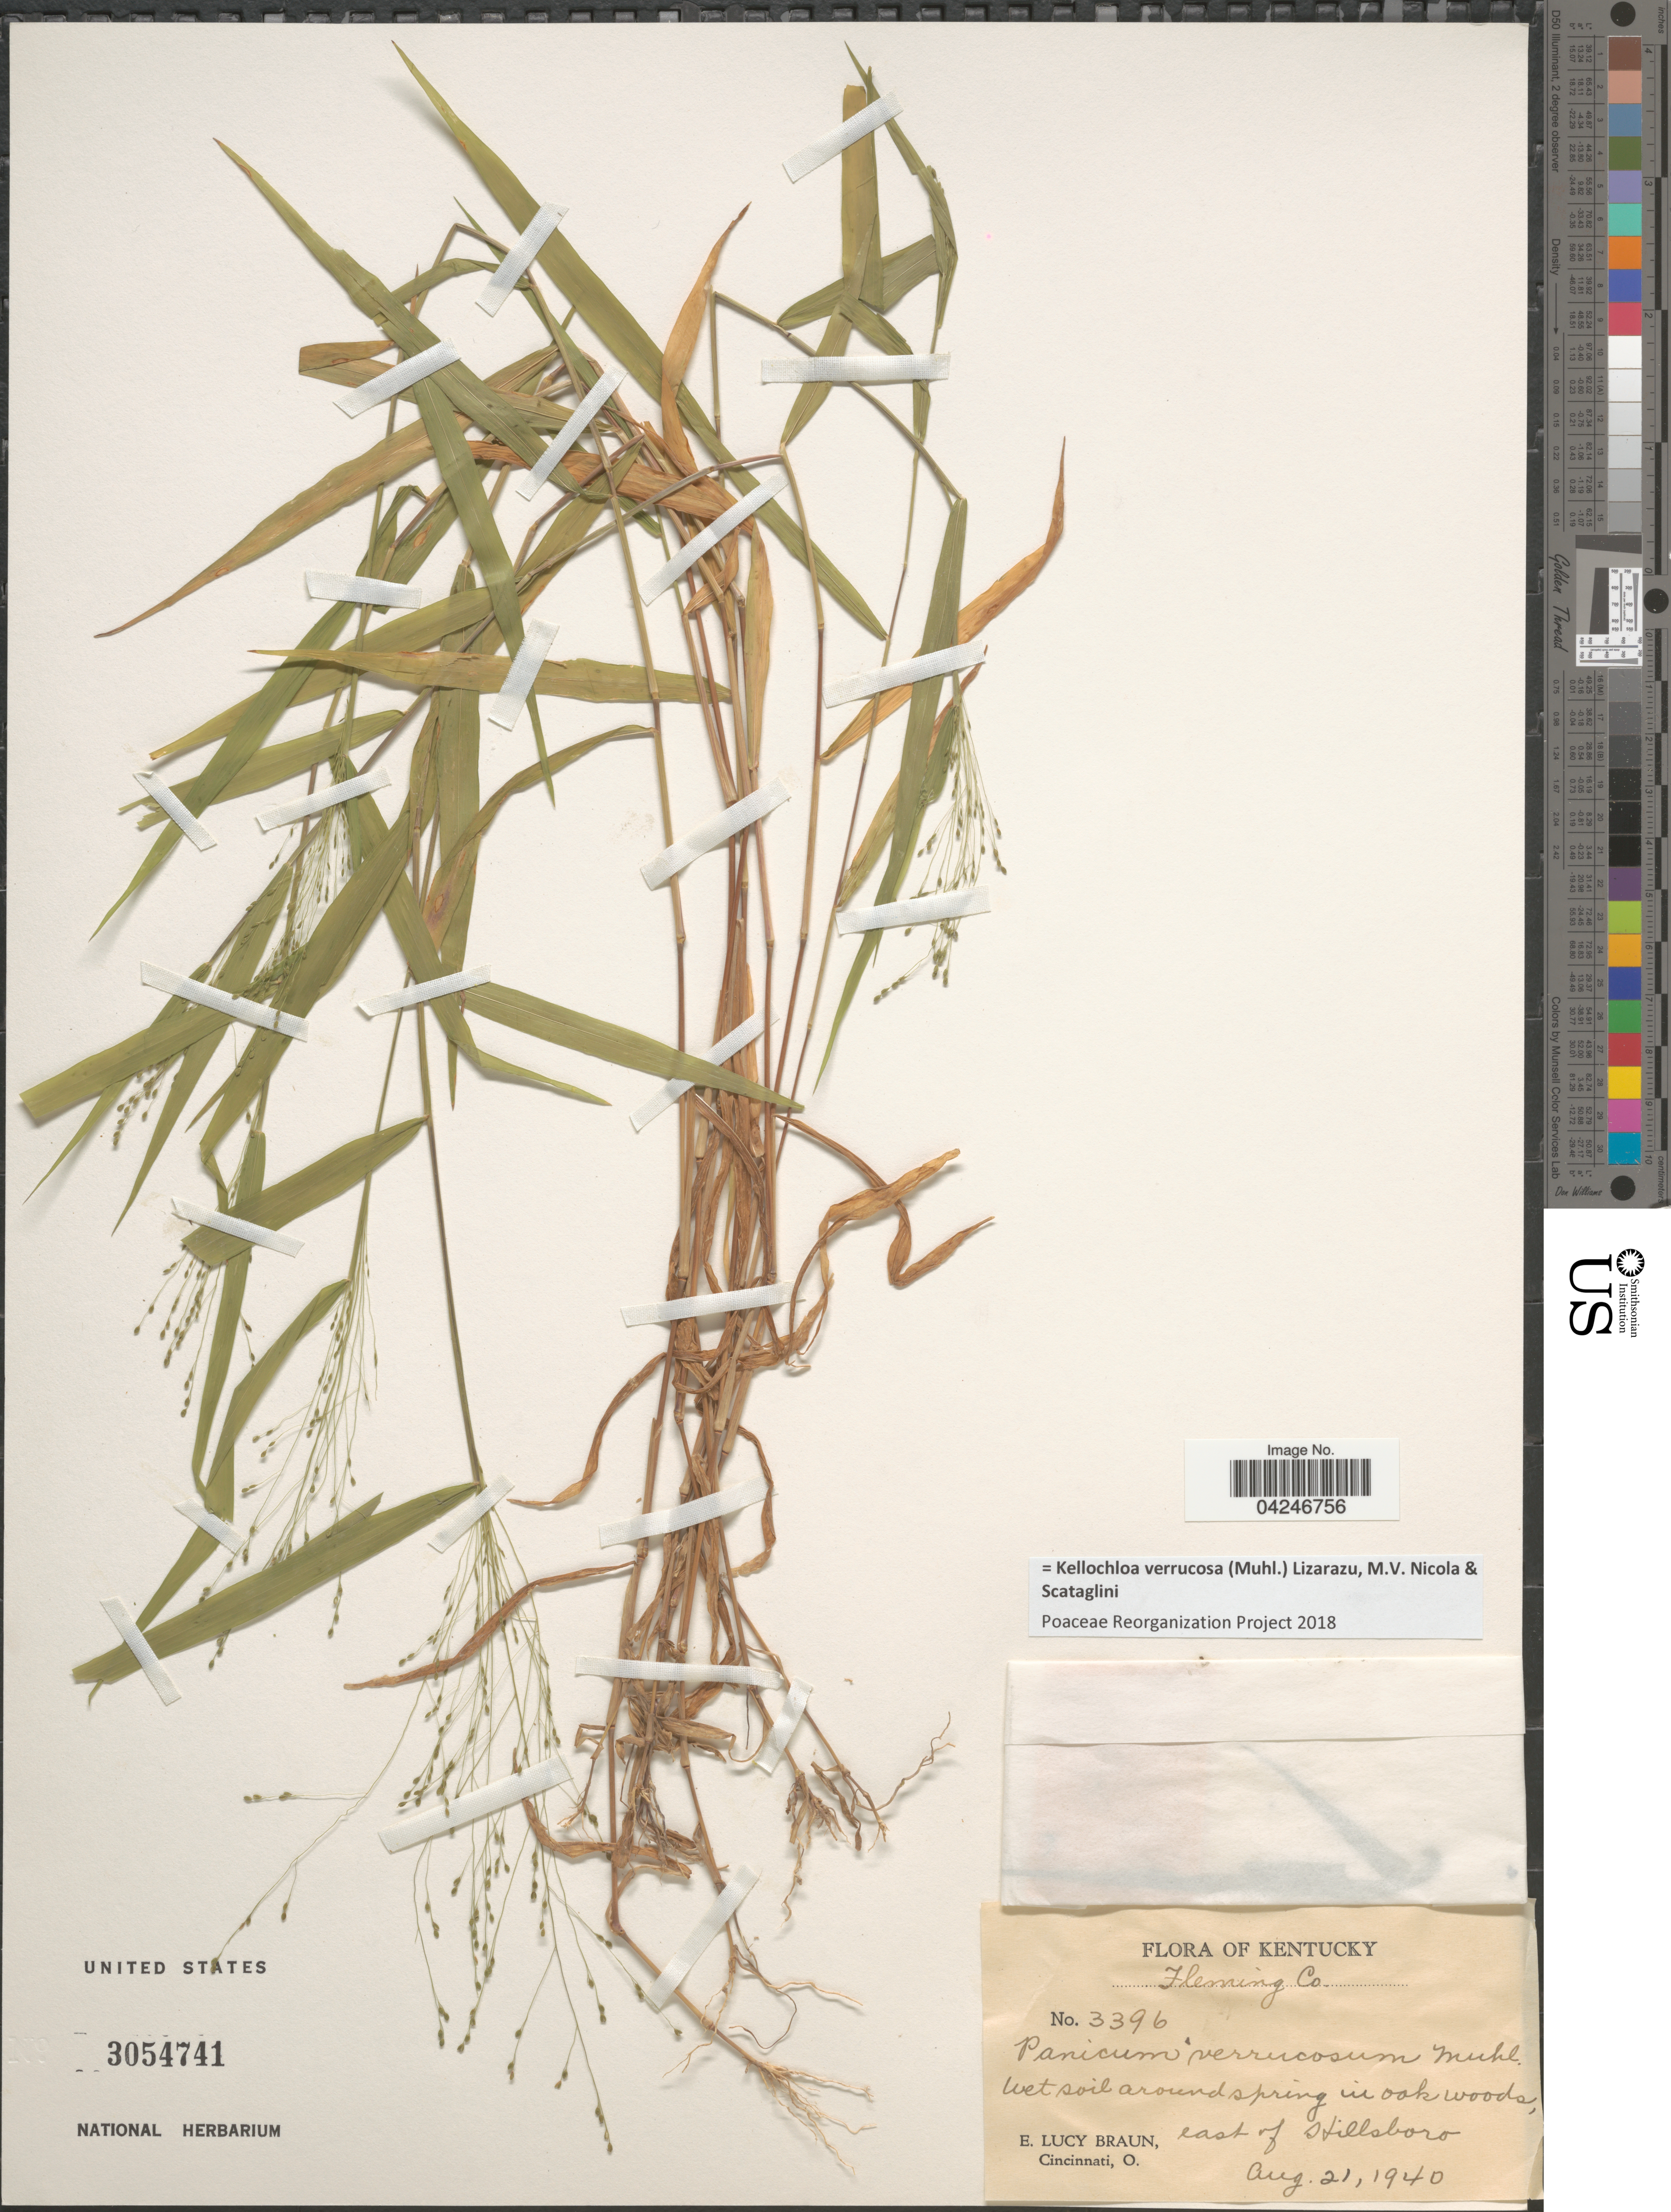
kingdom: Plantae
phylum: Tracheophyta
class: Liliopsida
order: Poales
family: Poaceae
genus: Kellochloa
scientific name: Kellochloa verrucosa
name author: (Muhl.) Lizarazu et al.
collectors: E. L. Braun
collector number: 3396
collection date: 1940-08-21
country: United States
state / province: Kentucky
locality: Fleming Co. East of Hillsboro.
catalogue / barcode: US 3054741